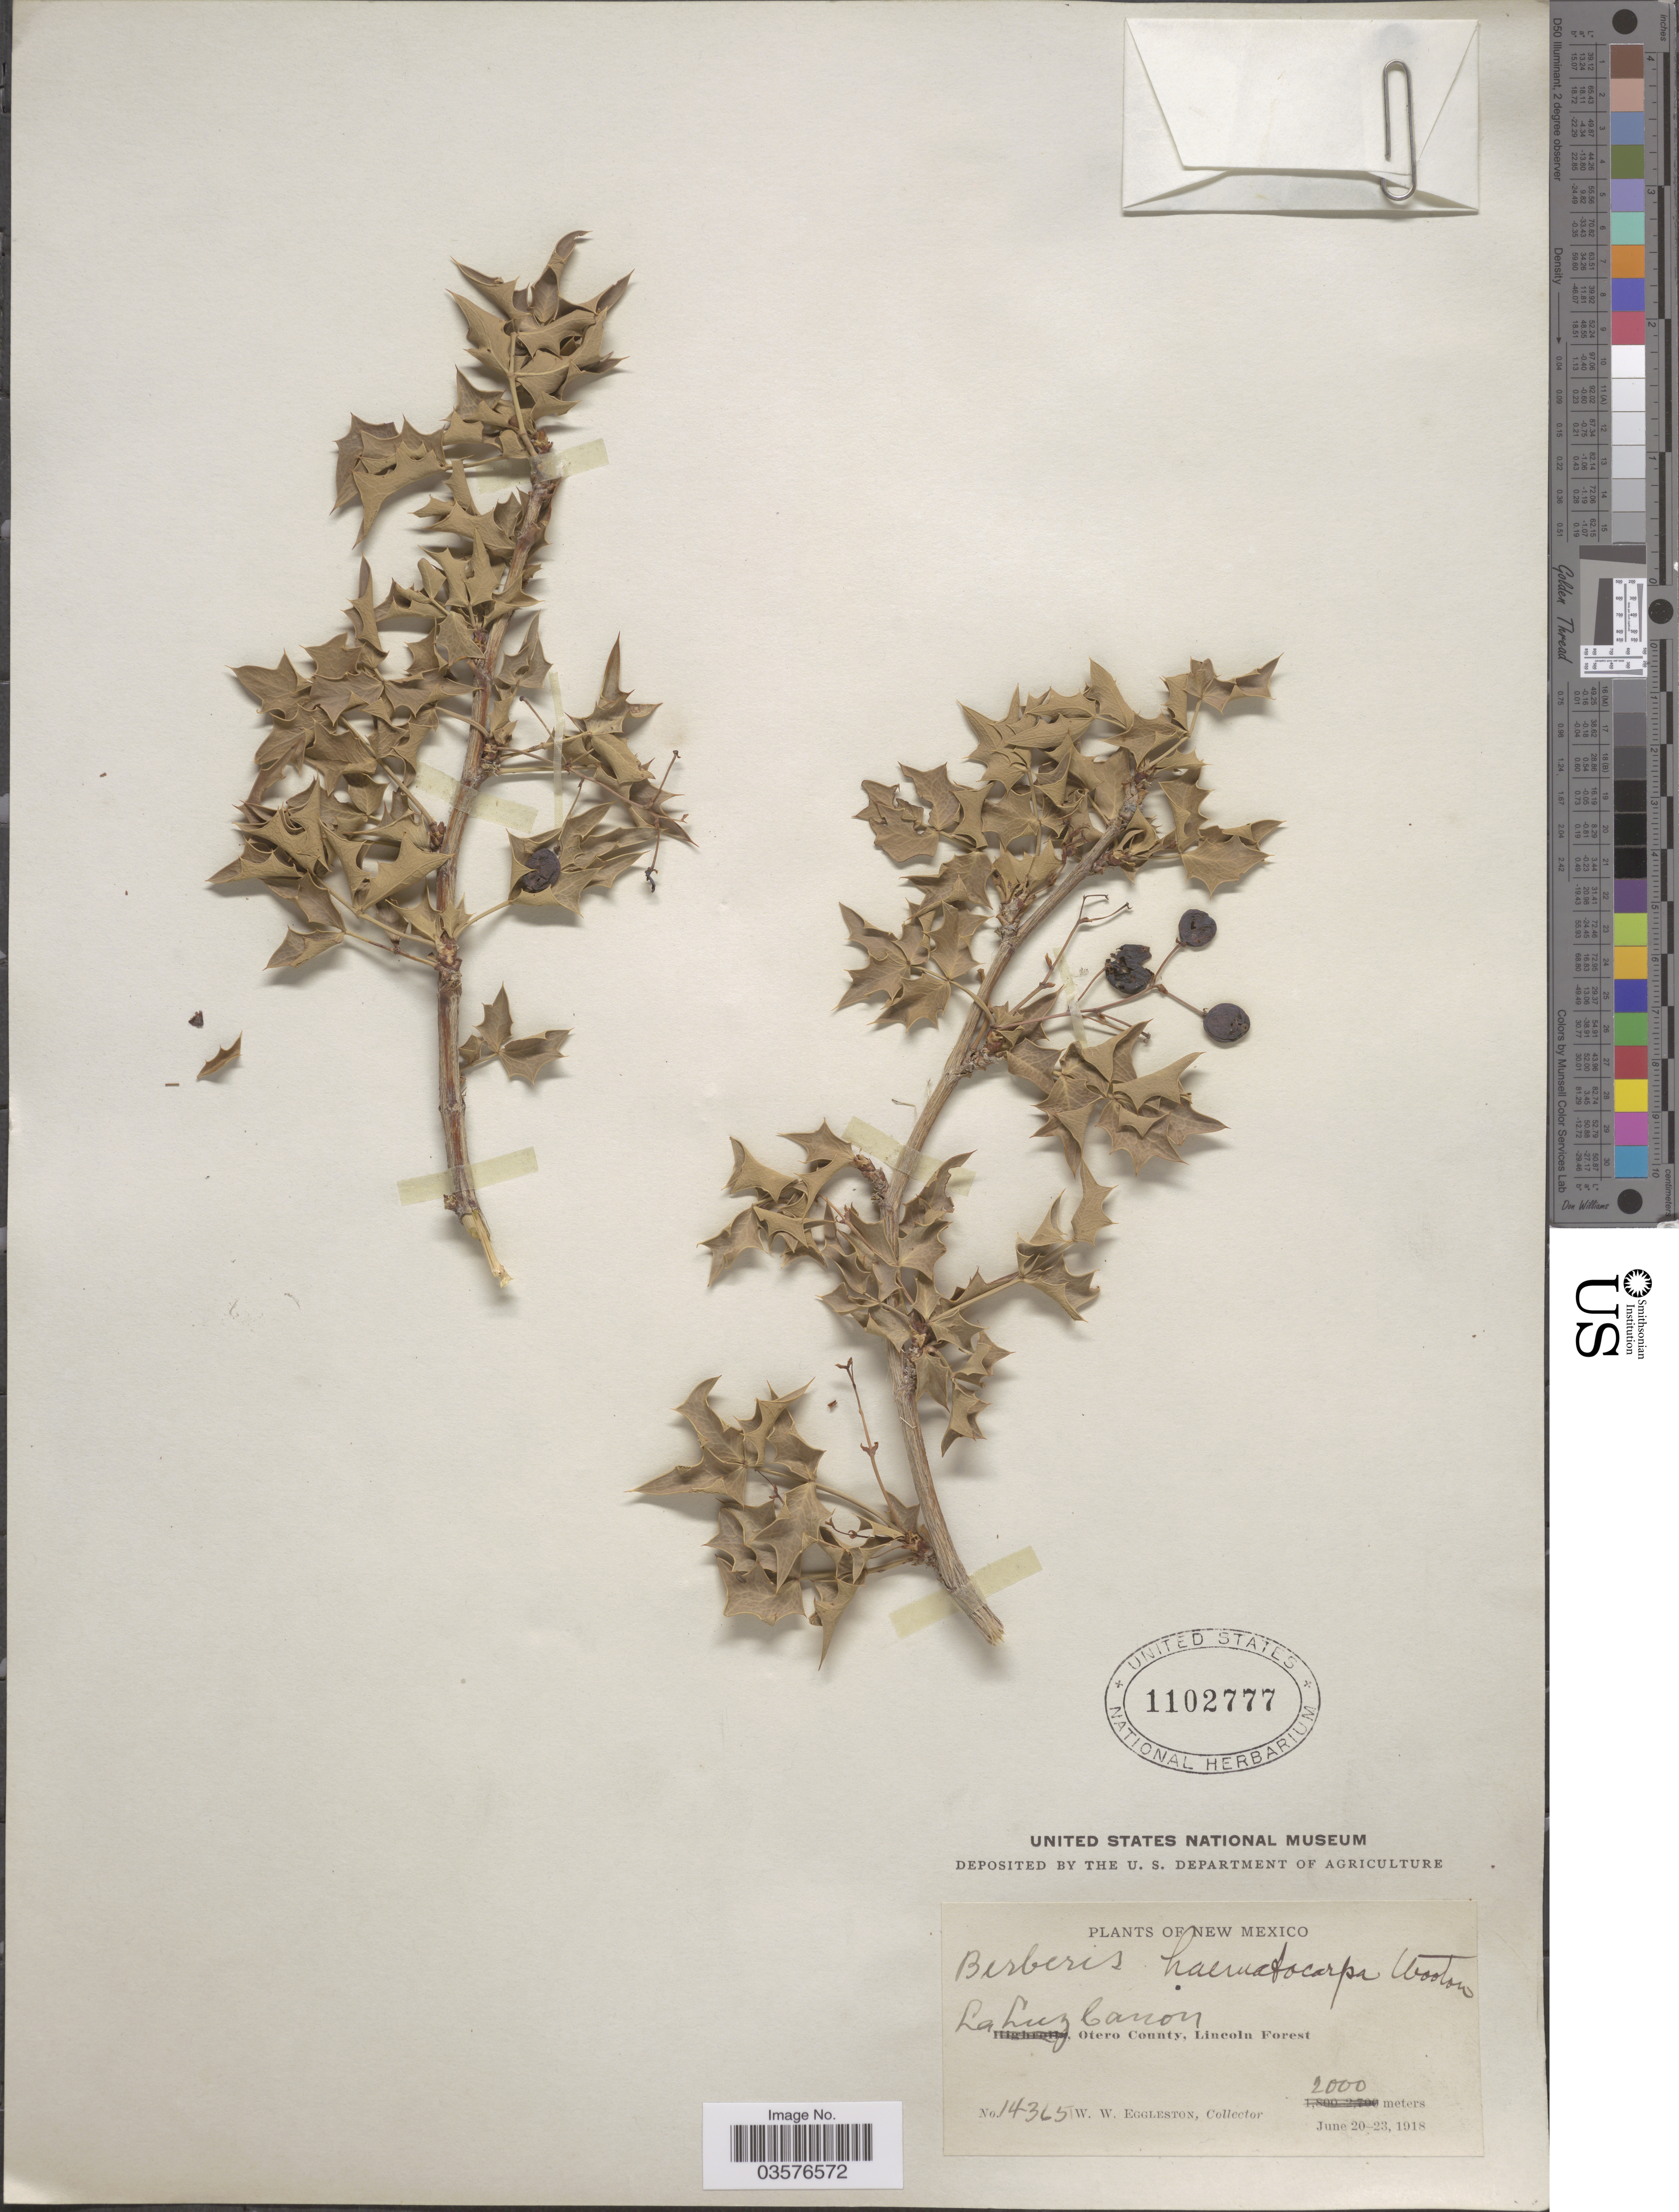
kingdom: Plantae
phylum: Tracheophyta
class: Magnoliopsida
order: Ranunculales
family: Berberidaceae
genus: Mahonia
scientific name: Mahonia haematocarpa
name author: (Wooton) Fedde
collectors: W. W. Eggleston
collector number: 14365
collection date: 1918-06-20/1918-06-23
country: United States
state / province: New Mexico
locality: La Luz Canon, Otero County, Lincoln Forest.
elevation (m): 2000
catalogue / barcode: US 1102777